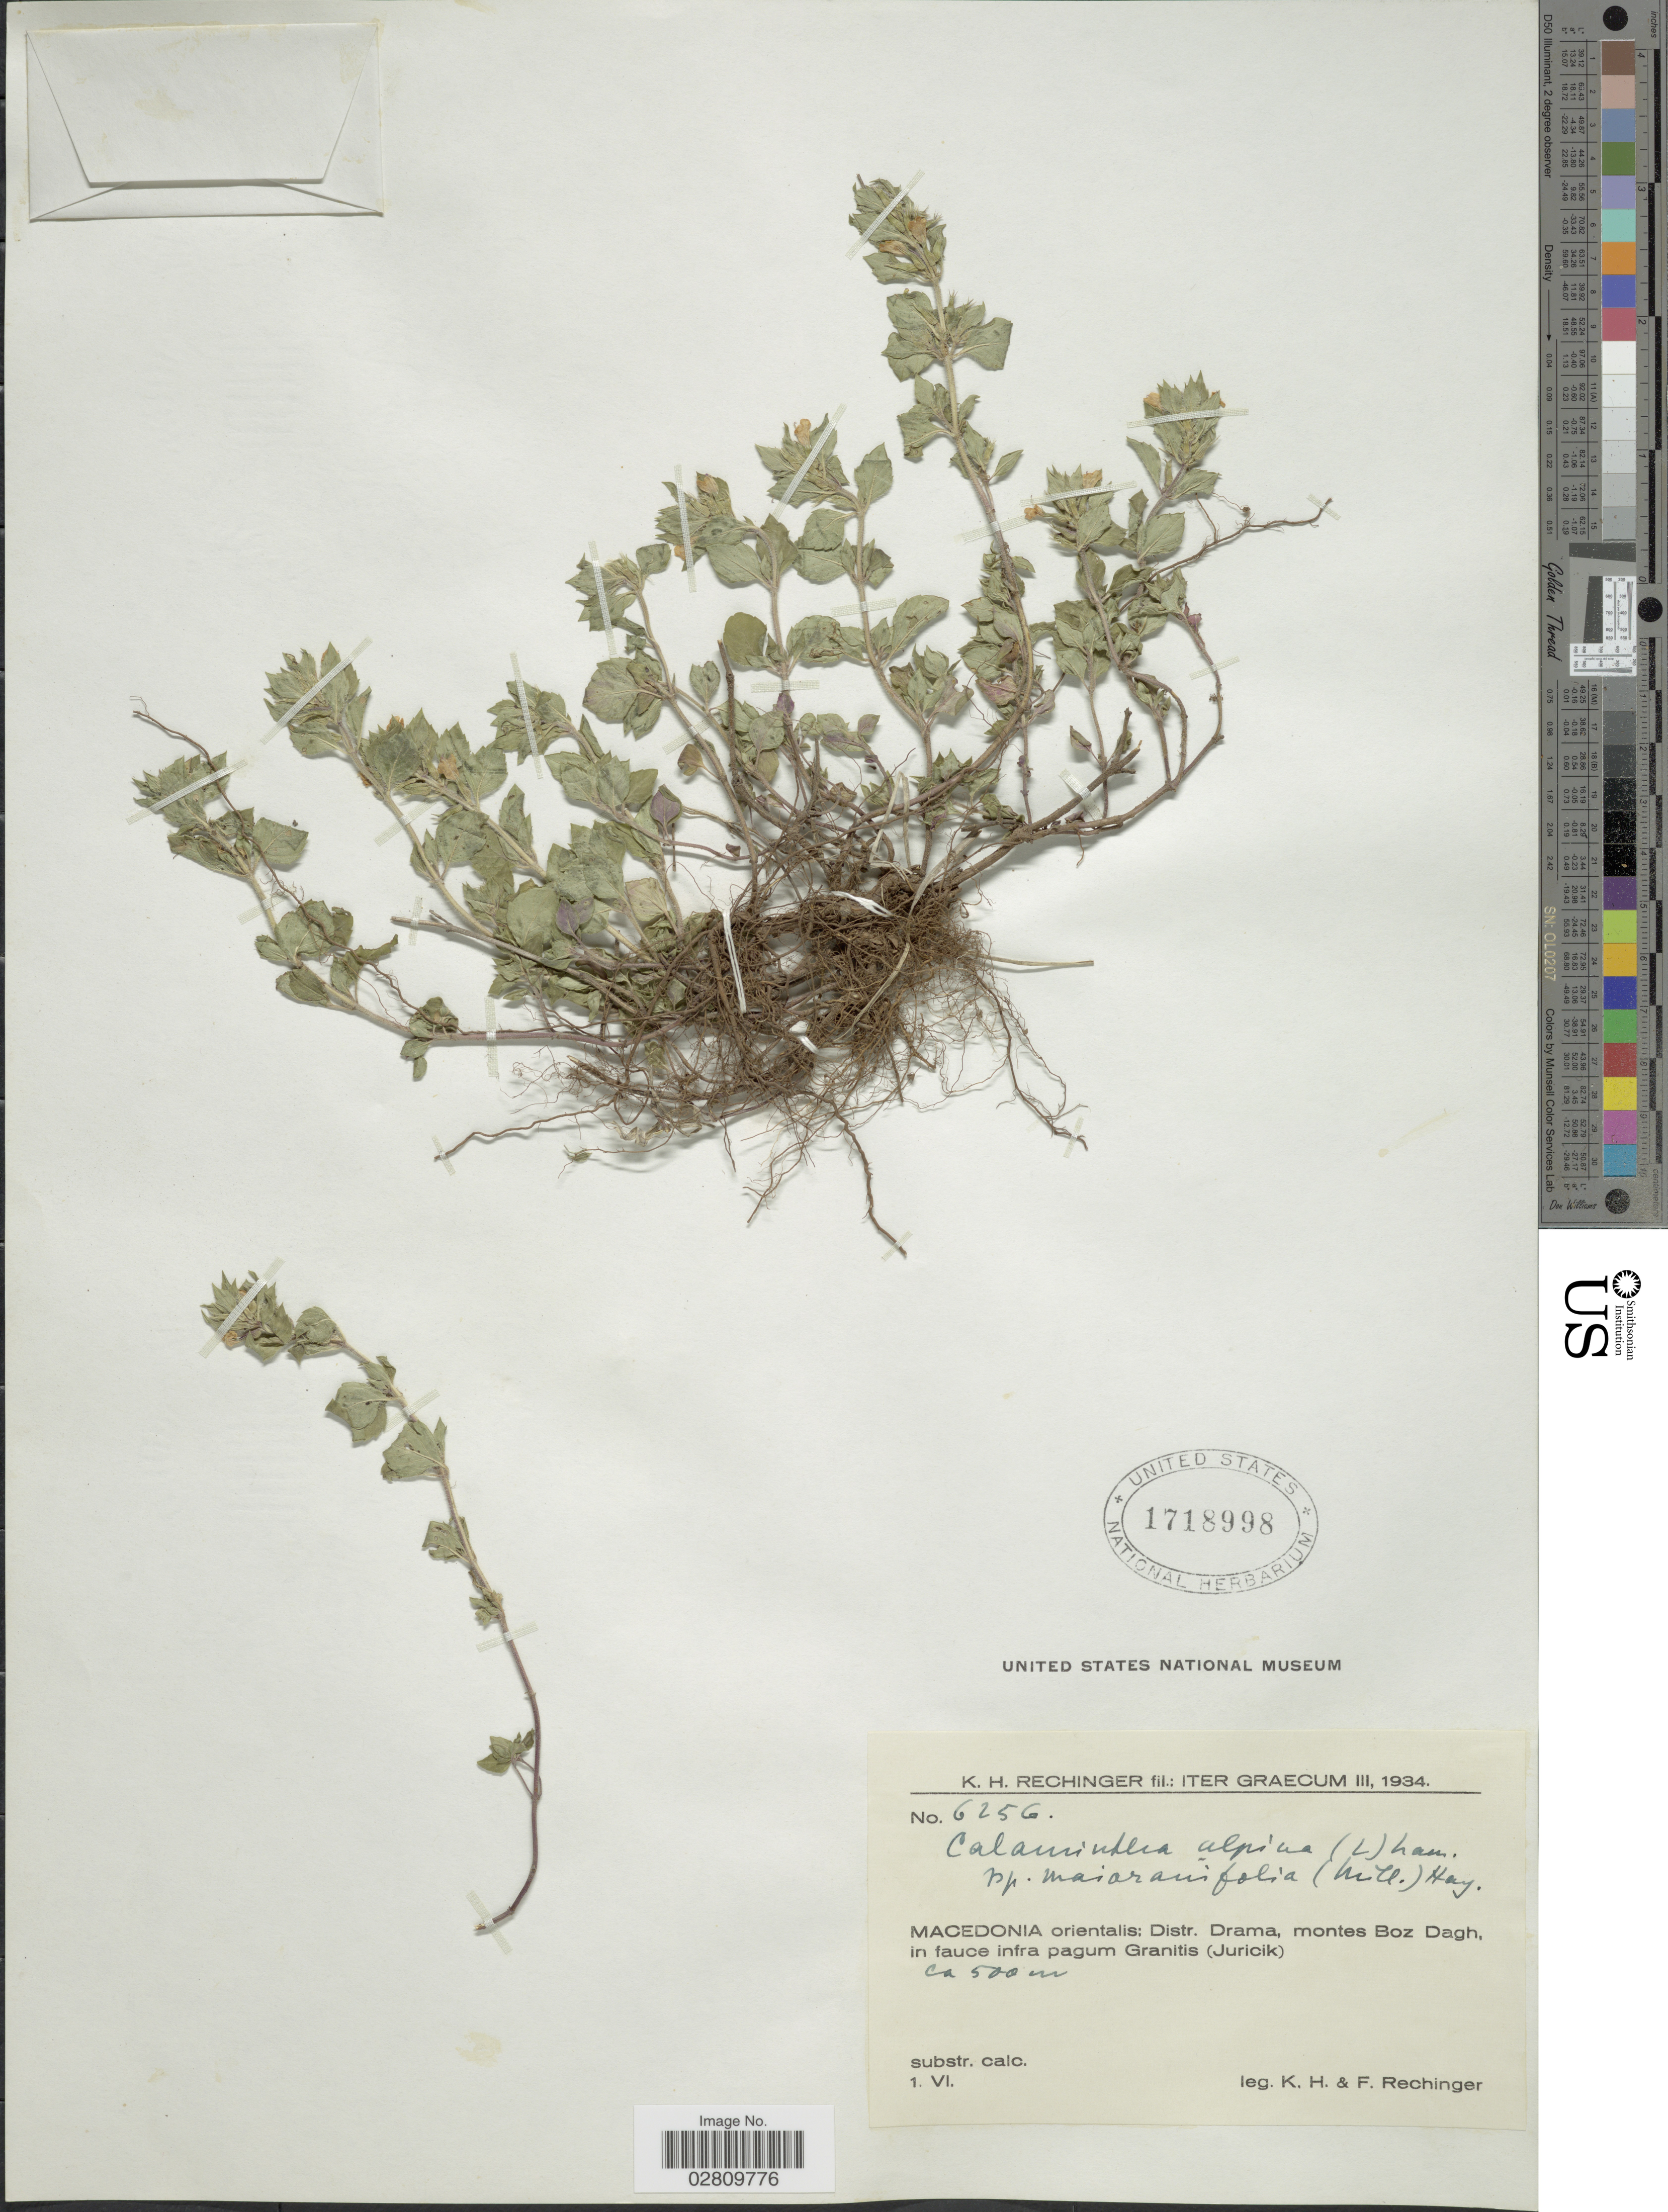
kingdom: Plantae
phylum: Tracheophyta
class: Magnoliopsida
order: Lamiales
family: Lamiaceae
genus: Acinos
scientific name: Acinos alpinus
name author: Moench.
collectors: K. H. Rechinger & F. Rechinger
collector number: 6256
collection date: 1934-06-01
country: Greece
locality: Iter Graecum. Macedonia orientalis; Distr. Drama, montes Boz Dagh, in fauce infra pagum Granitis (Juricik).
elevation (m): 500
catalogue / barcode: US 1718998